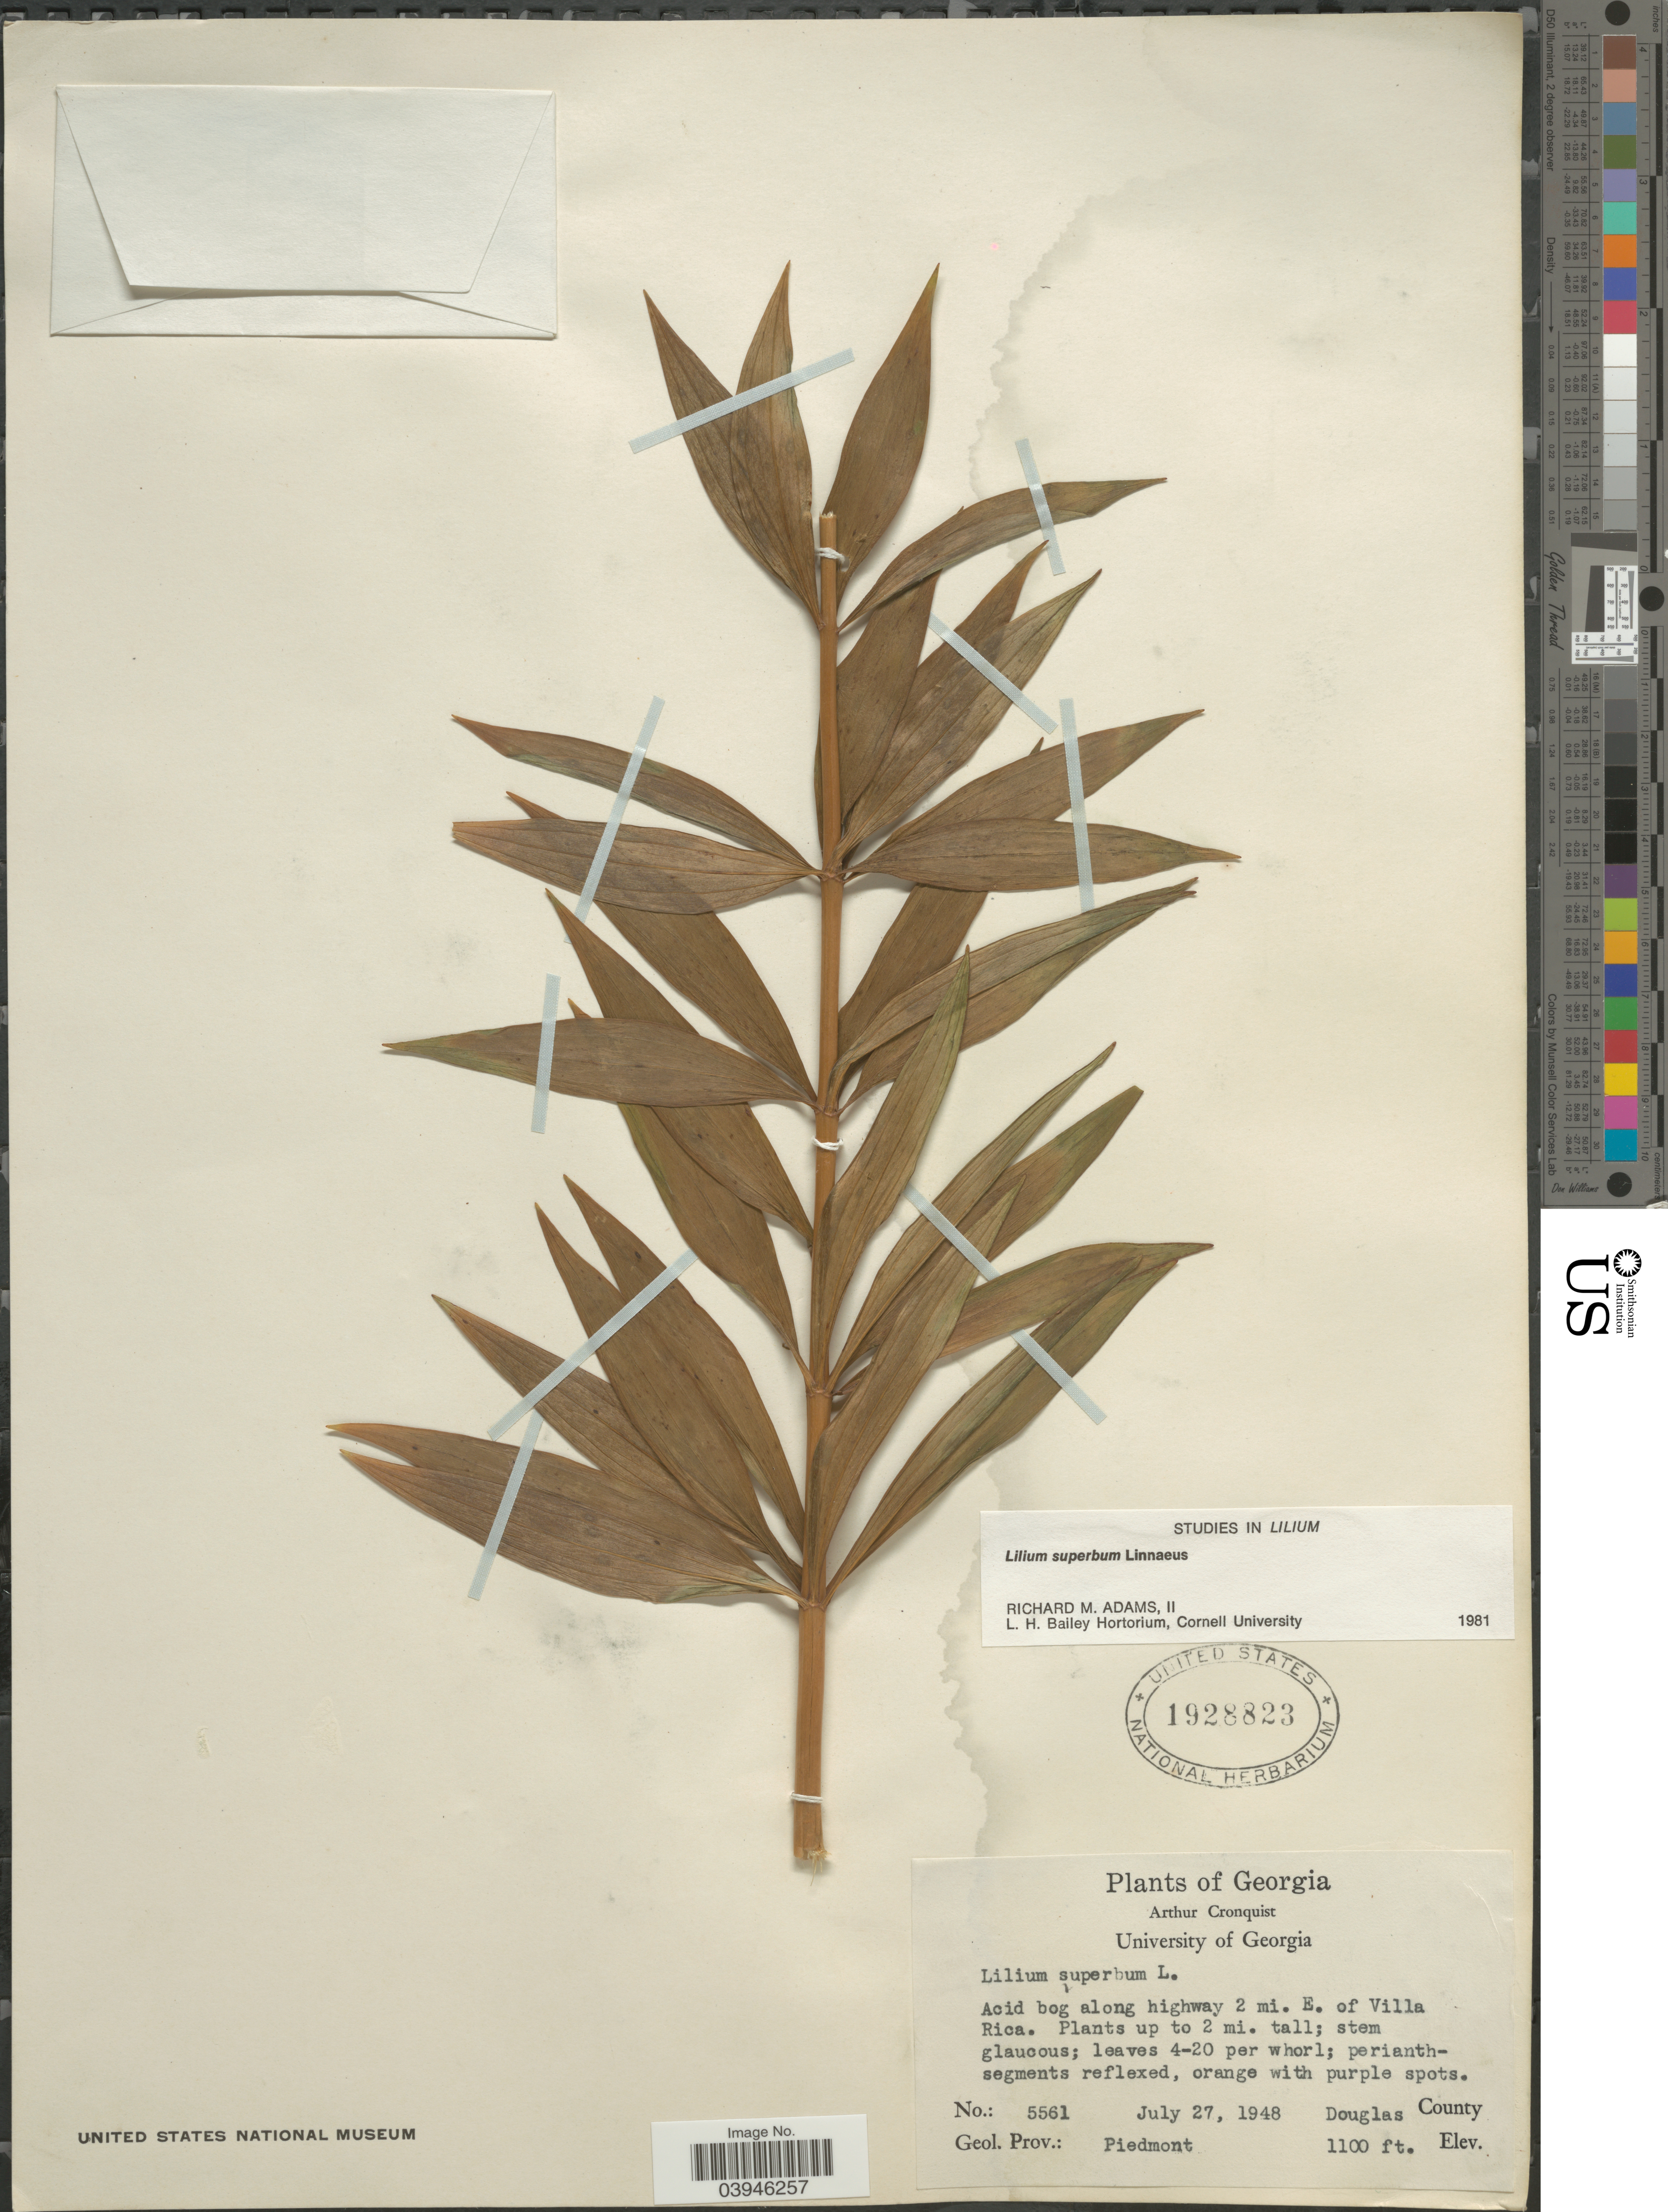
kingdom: Plantae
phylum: Tracheophyta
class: Liliopsida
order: Liliales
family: Liliaceae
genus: Lilium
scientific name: Lilium superbum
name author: L.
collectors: A. J. Cronquist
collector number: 5561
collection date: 1948-07-27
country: United States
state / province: Georgia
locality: Along highway 2 mi. E. of Villa Rica. Douglas County. Geol. Prov.: Piedmont.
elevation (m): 335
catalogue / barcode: US 1928823